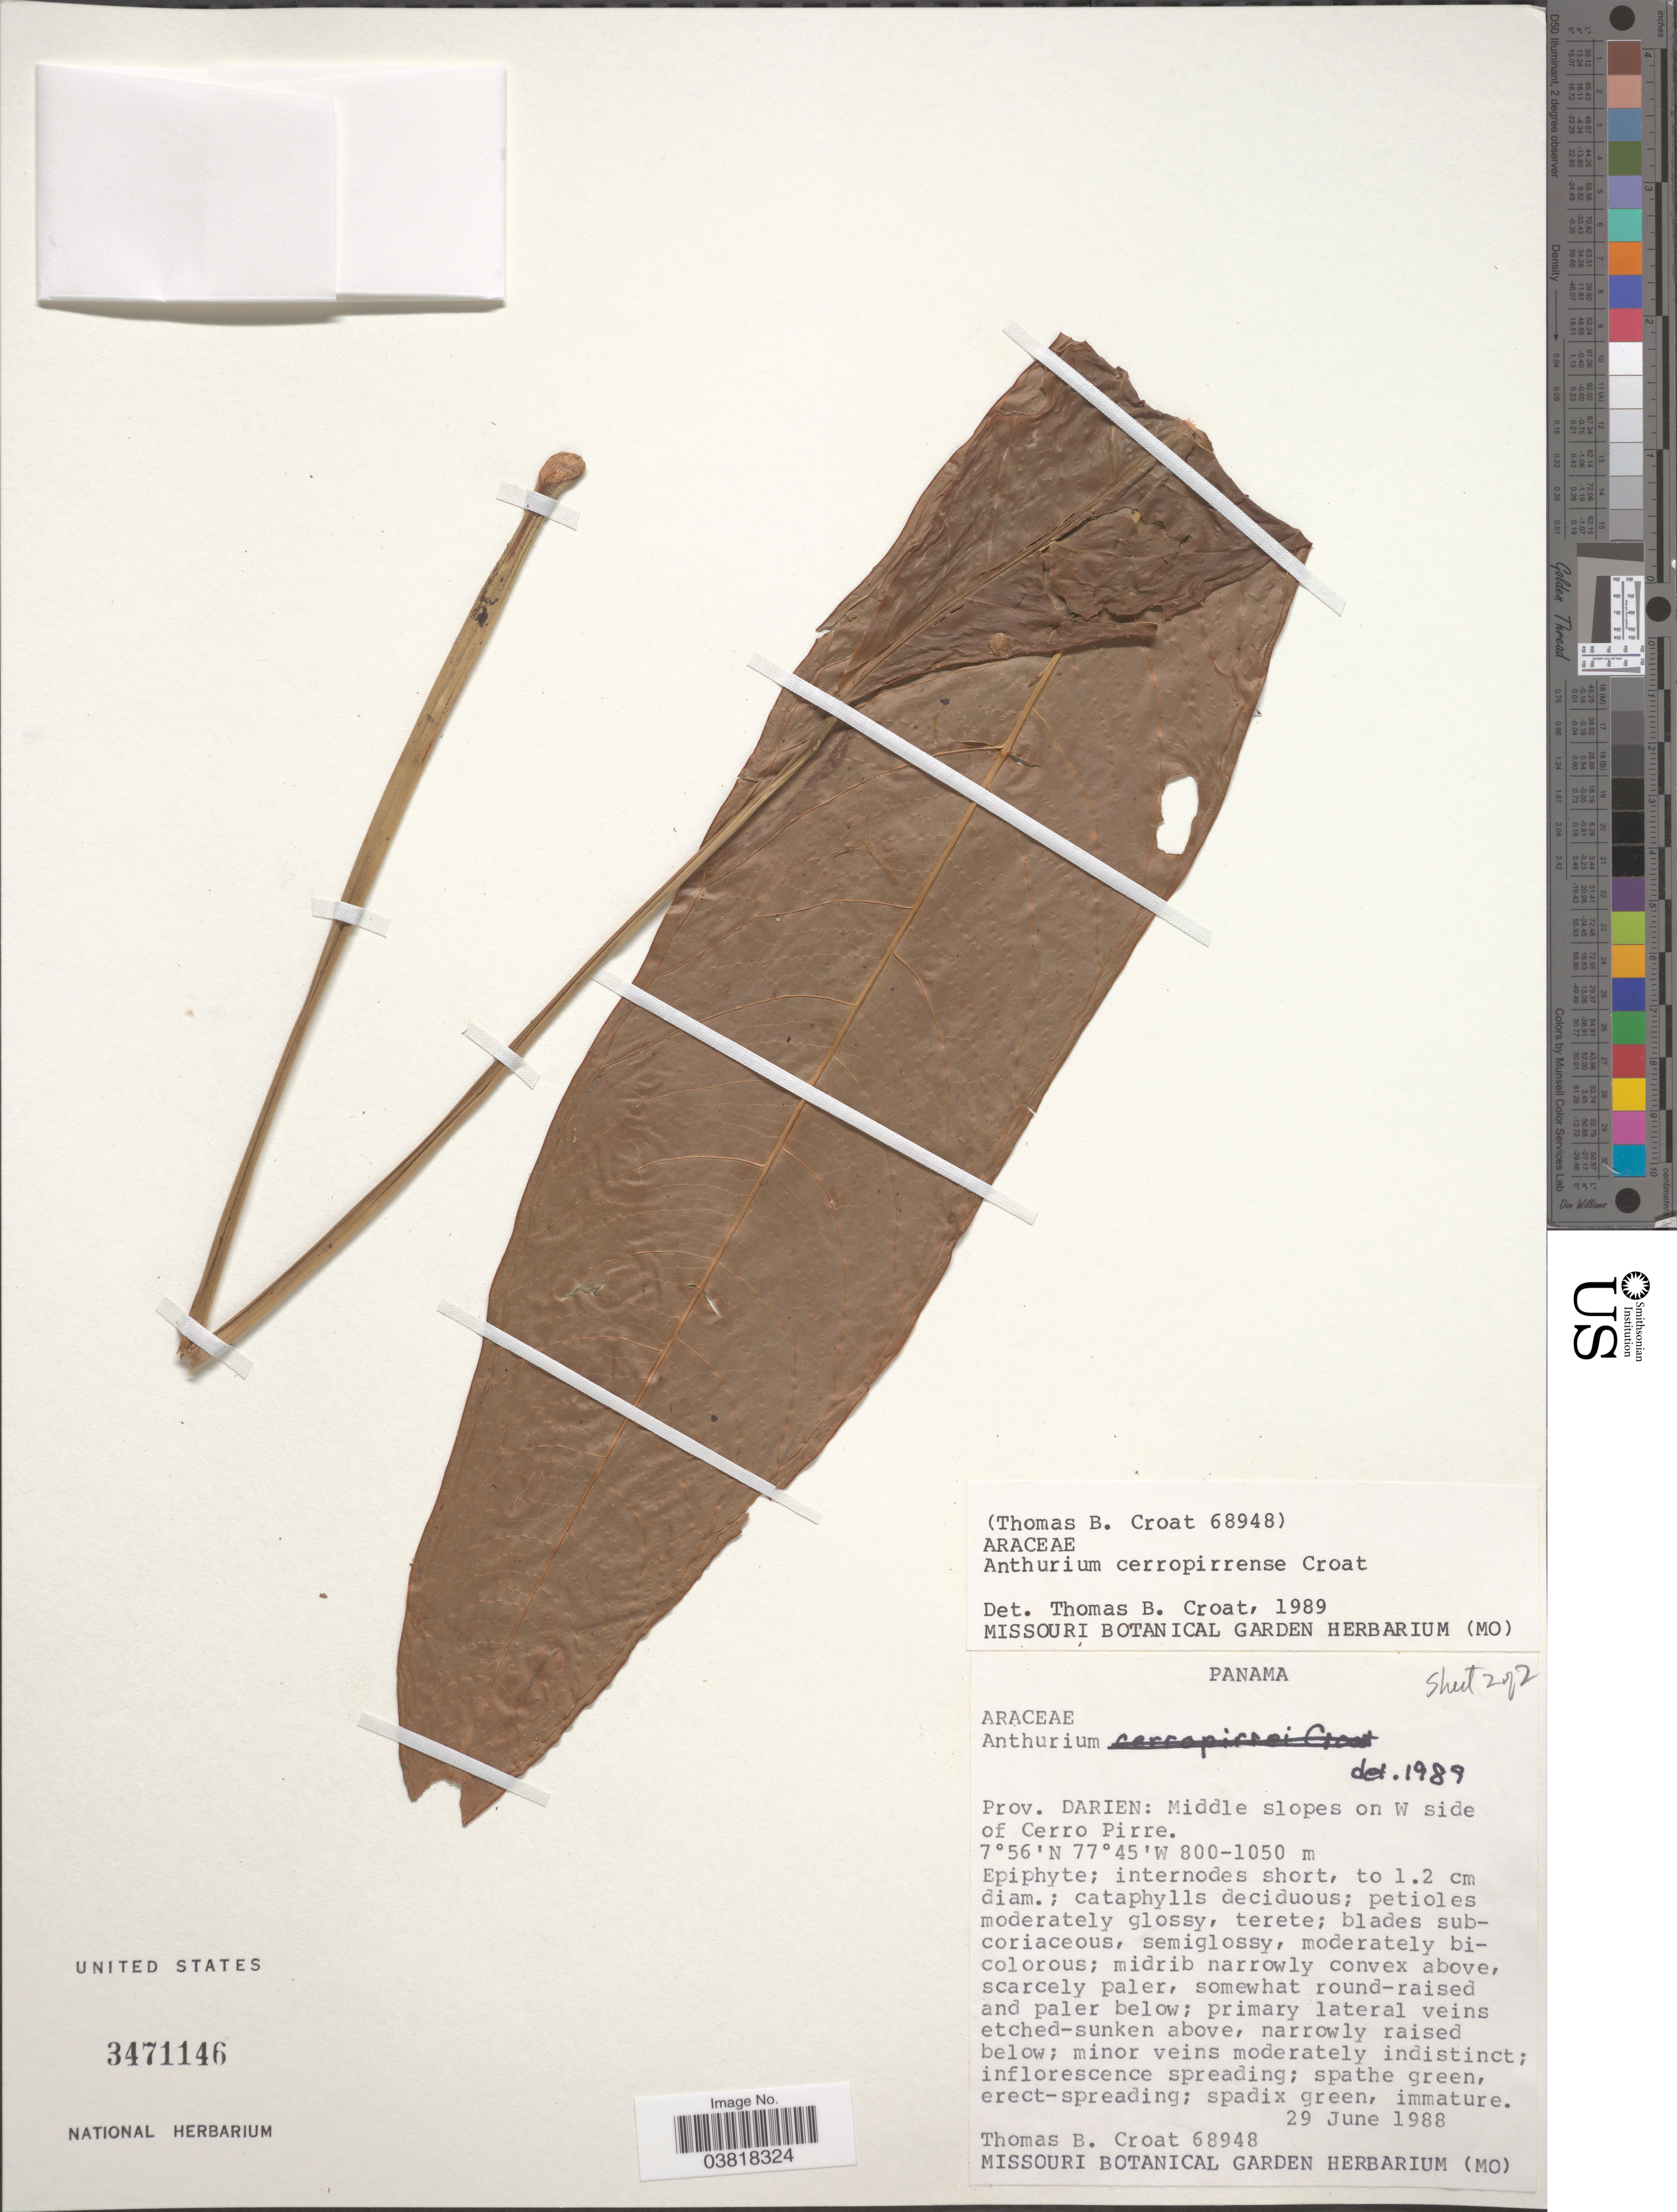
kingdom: Plantae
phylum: Tracheophyta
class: Liliopsida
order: Alismatales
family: Araceae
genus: Anthurium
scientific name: Anthurium cerropirrense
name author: Croat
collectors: T. B. Croat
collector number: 68948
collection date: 1988-06-29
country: Panama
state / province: Darien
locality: Middle slopes on W side of Cerro Pirre.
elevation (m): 800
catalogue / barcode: US 3471146